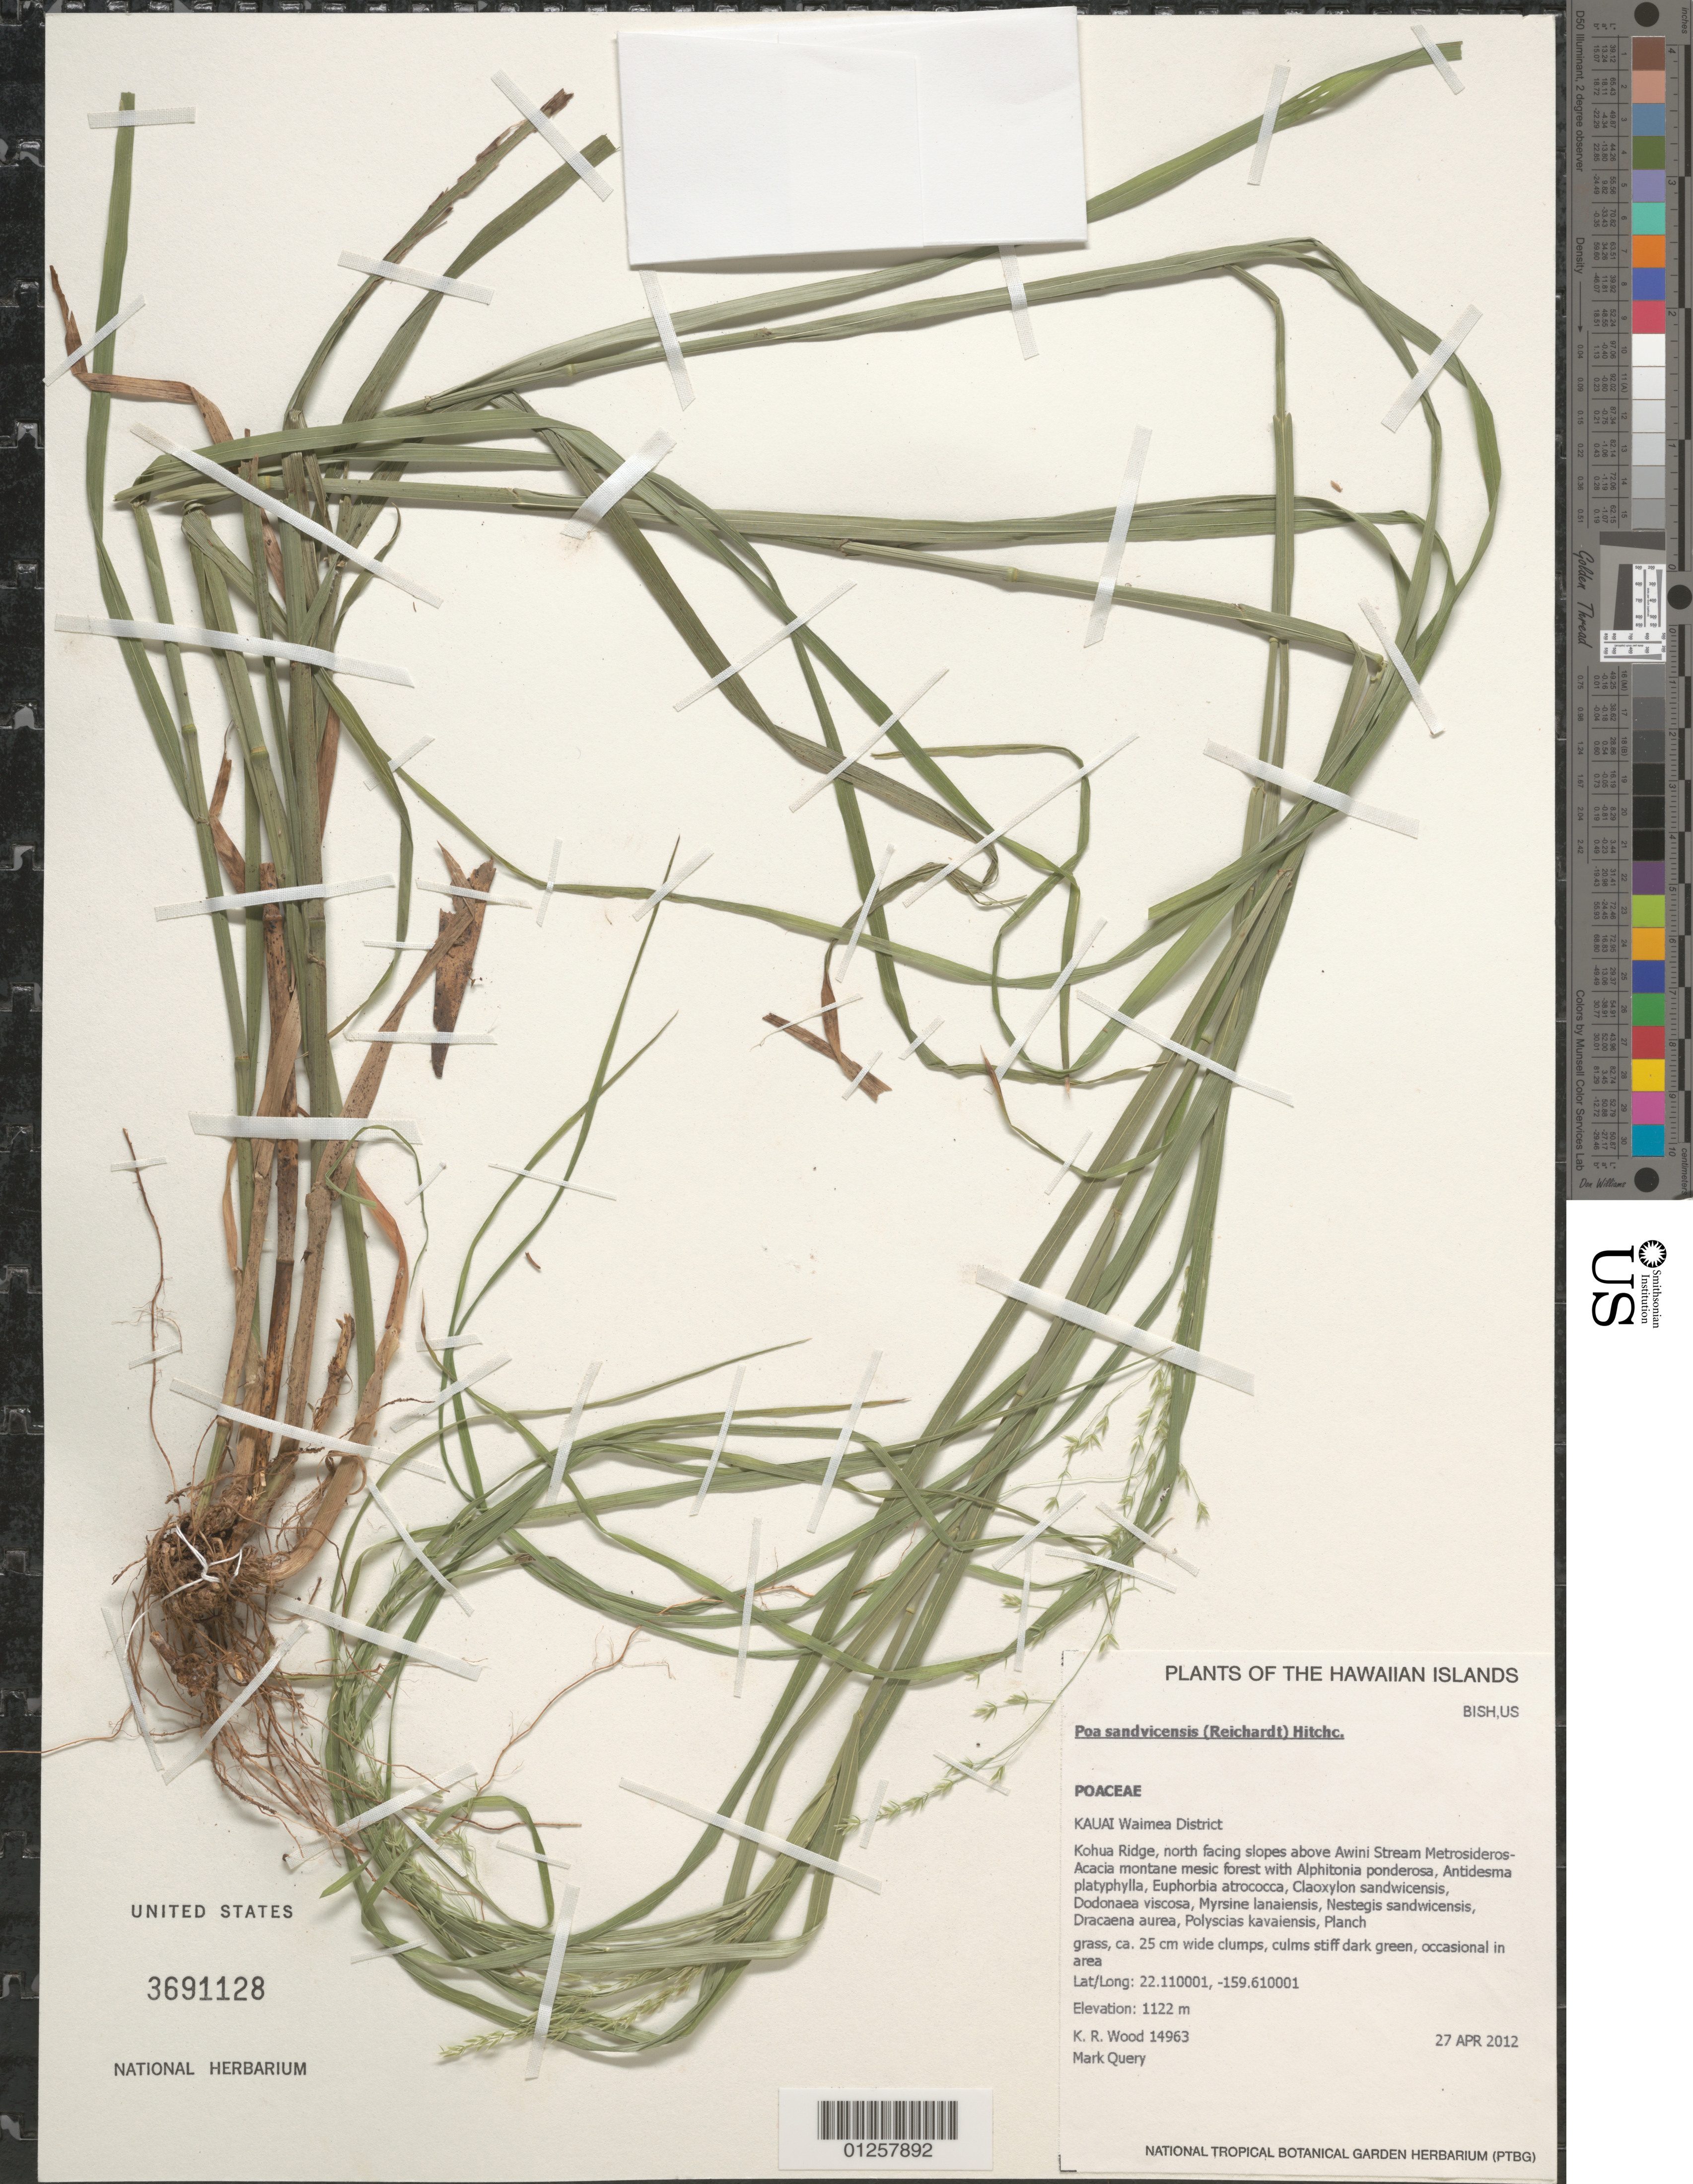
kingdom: Plantae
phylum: Tracheophyta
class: Liliopsida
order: Poales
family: Poaceae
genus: Poa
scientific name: Poa sandvicensis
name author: (Reich) Hitchc.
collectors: K. R. Wood & M. Query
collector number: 14963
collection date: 2012-04-27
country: United States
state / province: Hawaii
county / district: Kauai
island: Kaua'i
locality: Waimea District, Kohua Ridge, north facing slopes above Awini Stream.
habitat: Montane mesic forest.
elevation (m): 1122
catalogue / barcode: US 3691128